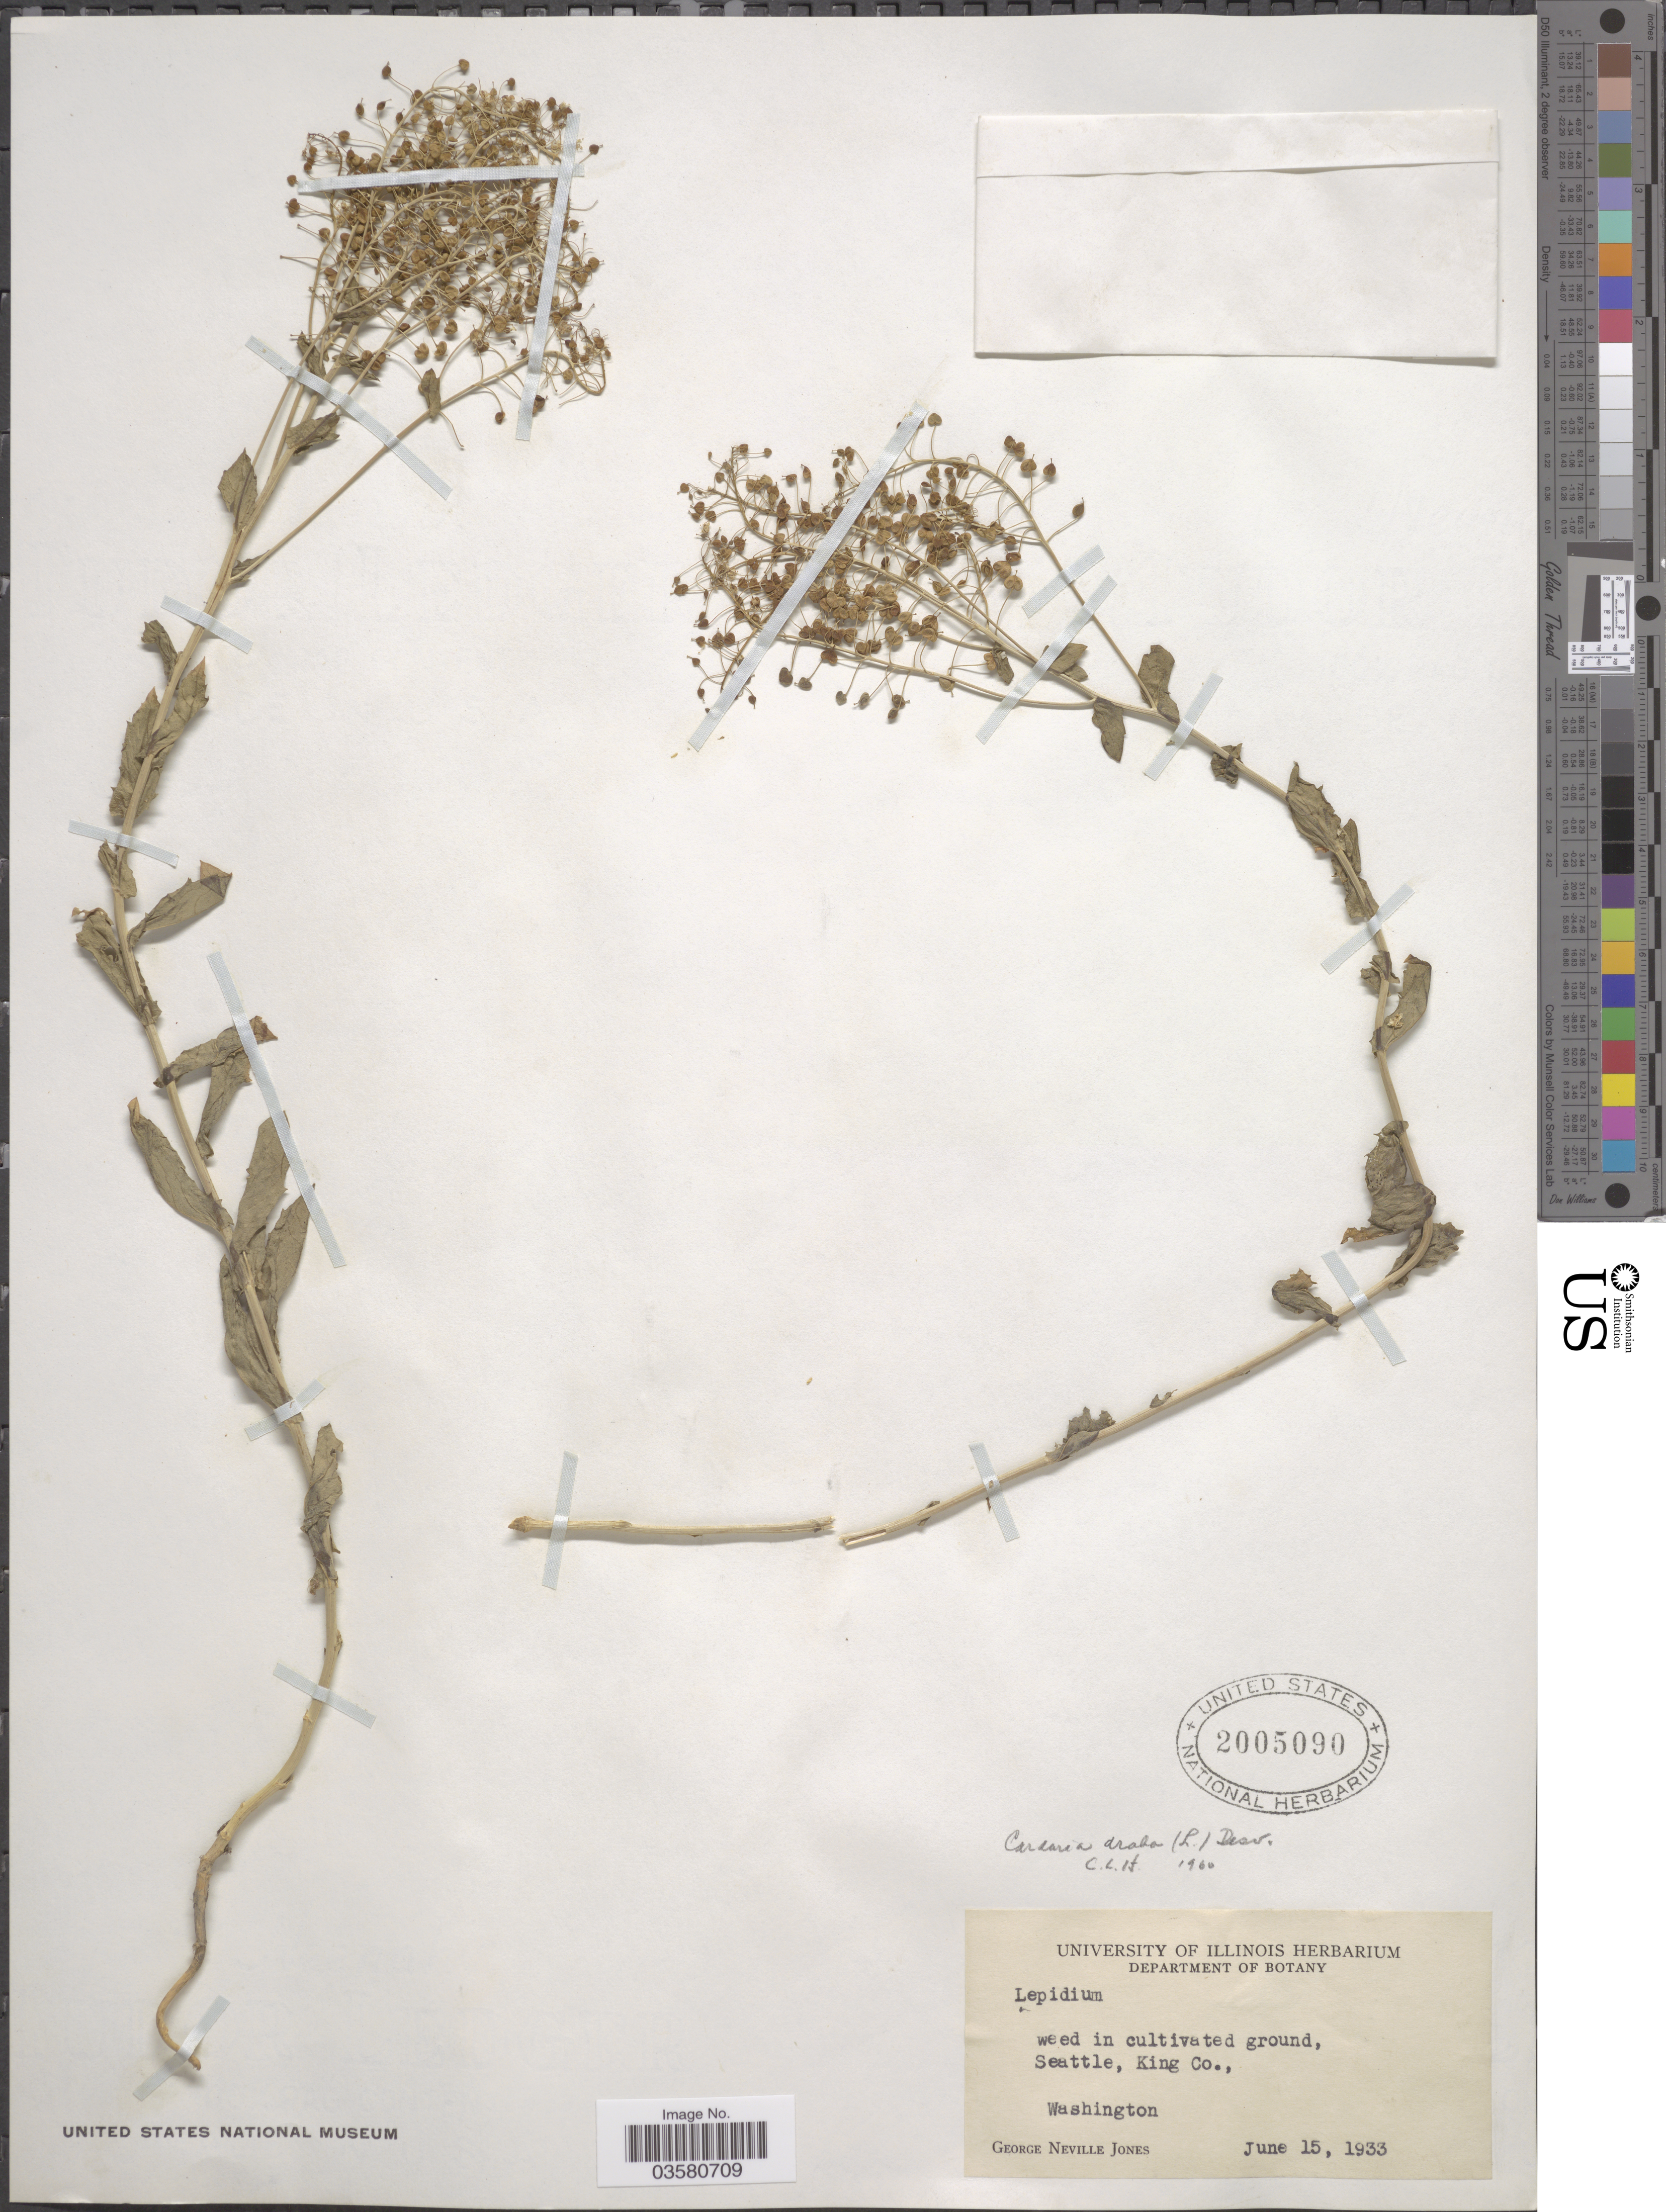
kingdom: Plantae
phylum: Tracheophyta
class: Magnoliopsida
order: Brassicales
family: Brassicaceae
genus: Lepidium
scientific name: Lepidium draba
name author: L.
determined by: Strong, M. T., (US), Smithsonian Institution - National Museum of Natural History (UNITED STATES)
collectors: G. N. Jones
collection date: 1933-06-15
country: United States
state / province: Washington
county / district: King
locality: Weed in cultivated ground, Seattle, King Co.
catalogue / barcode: US 2005090